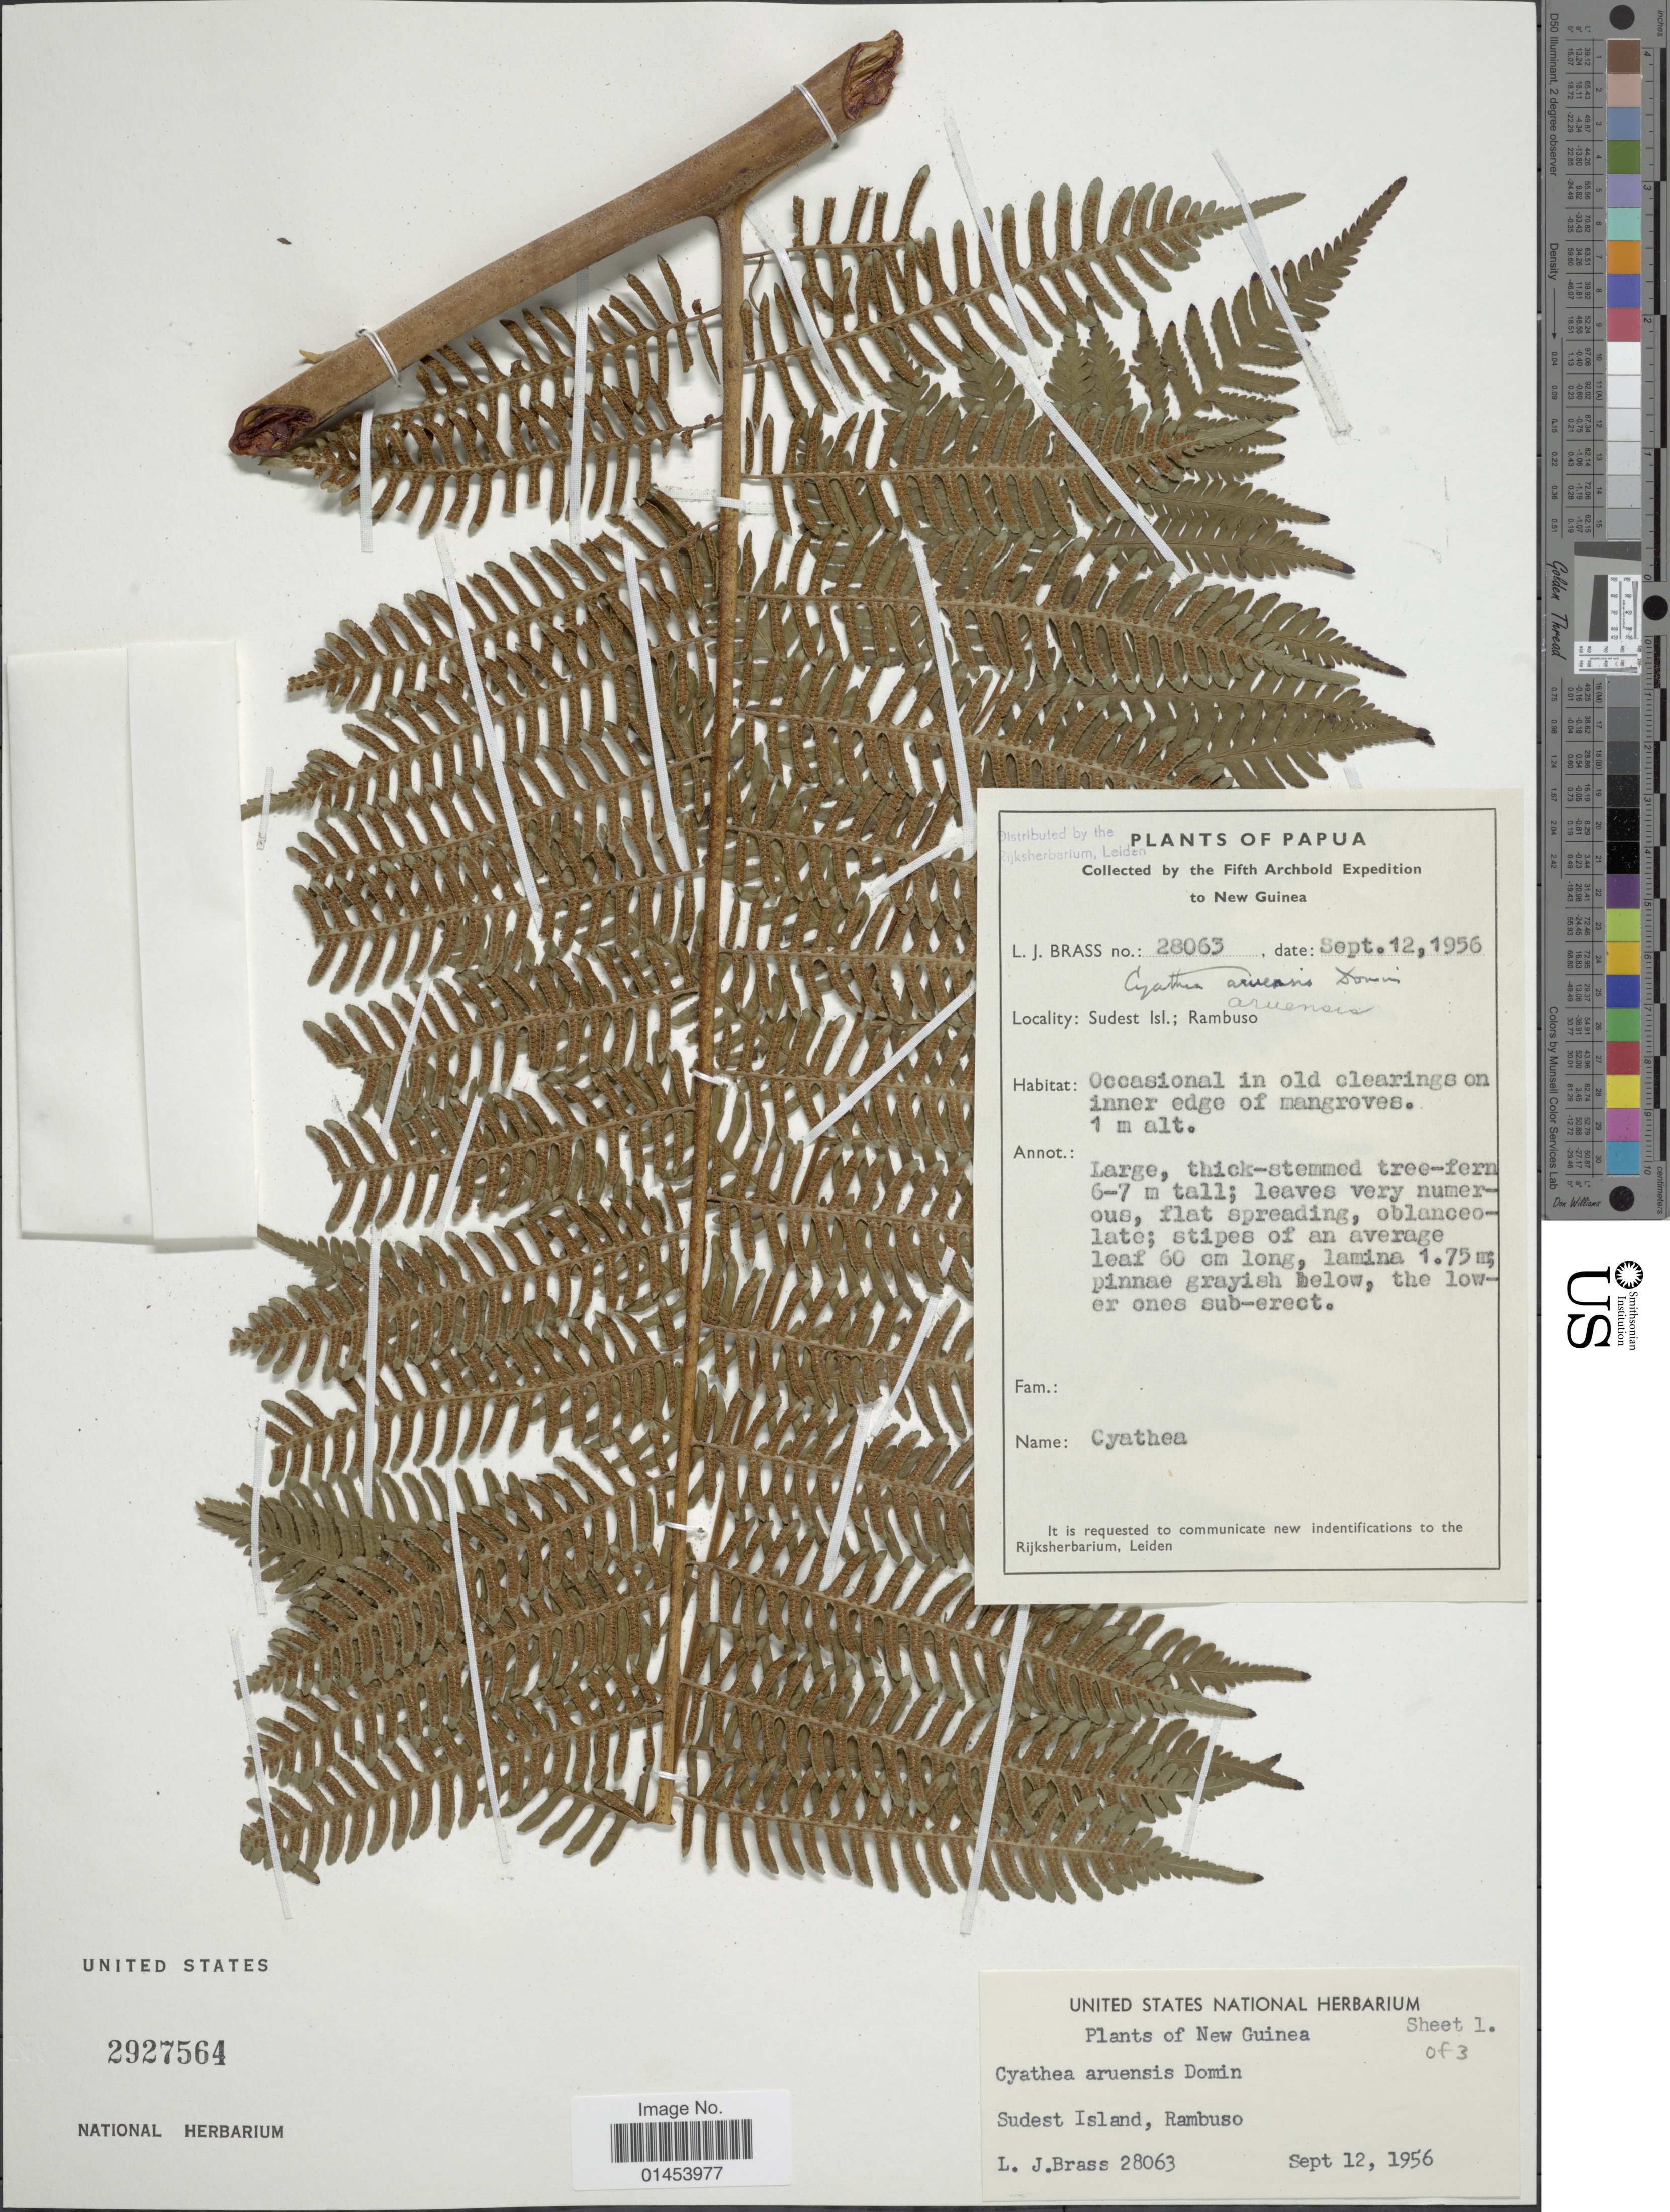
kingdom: Plantae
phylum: Tracheophyta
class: Polypodiopsida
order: Cyatheales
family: Cyatheaceae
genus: Cyathea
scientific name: Cyathea rumphiana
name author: (Alderw.) Merr.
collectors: L. J. Brass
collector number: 28063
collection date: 1956-09-12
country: Papua New Guinea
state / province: Milne Bay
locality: Sudest Island; Rambuso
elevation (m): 1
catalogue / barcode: US 2927564